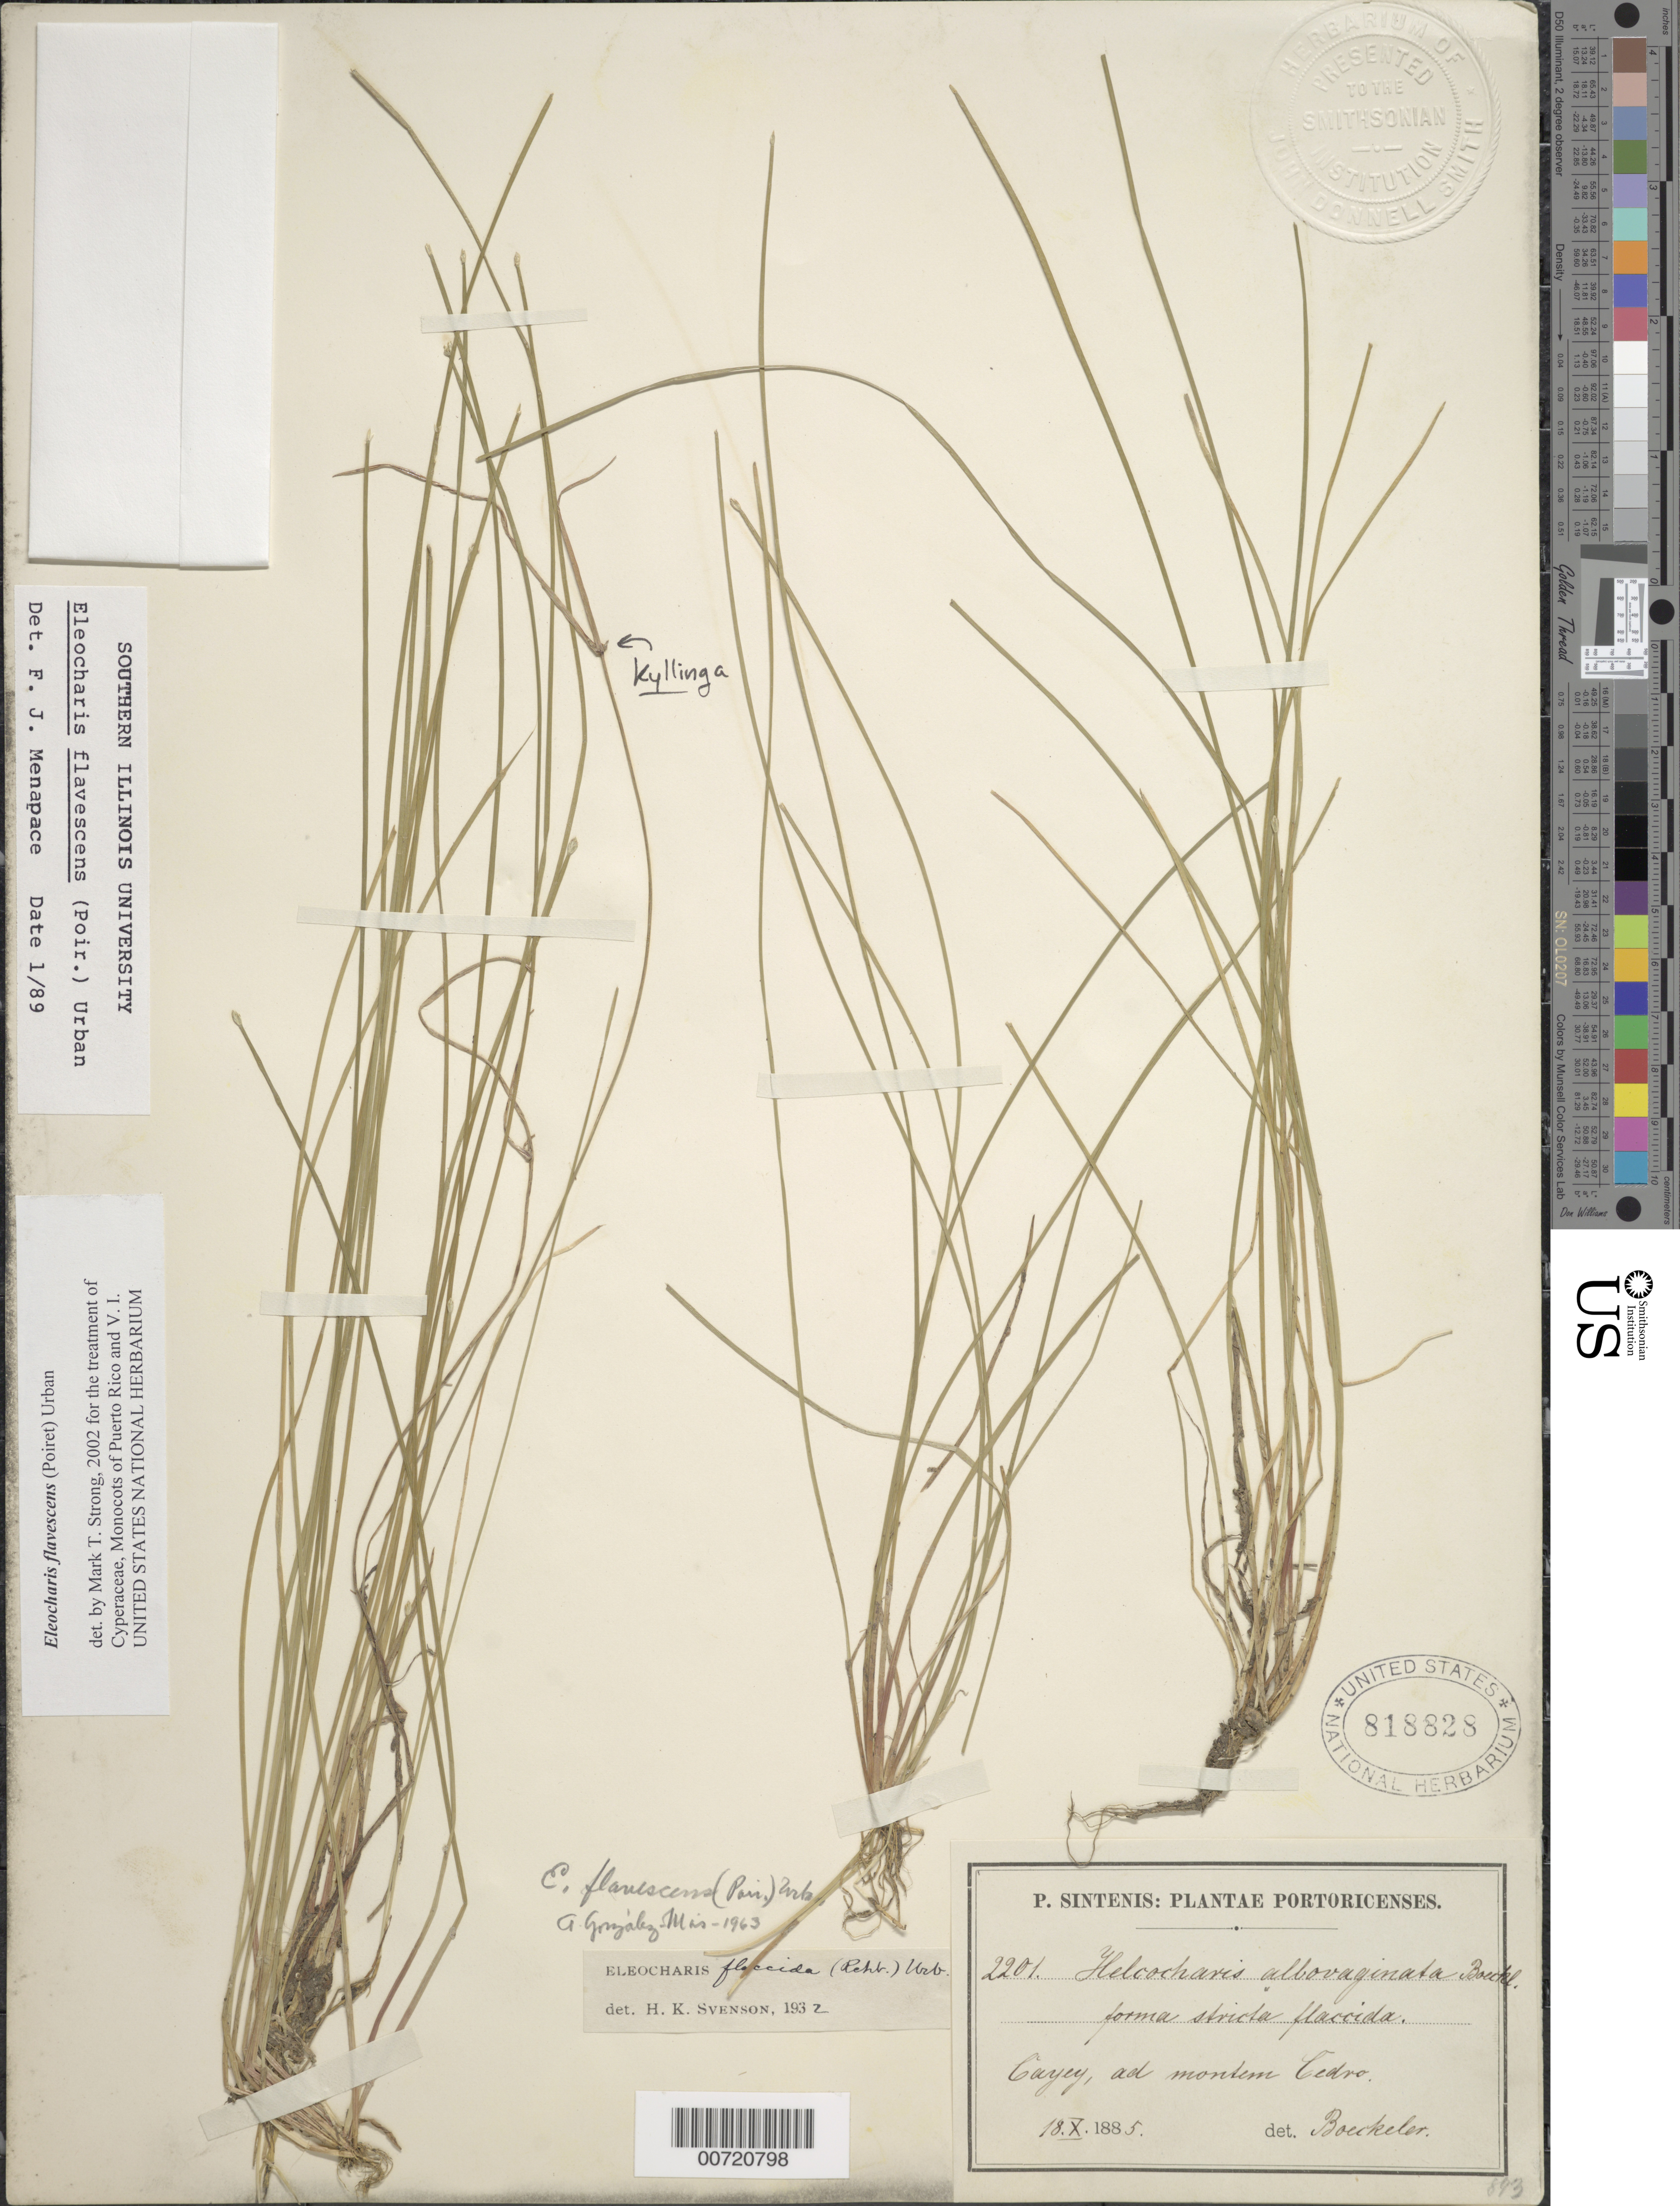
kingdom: Plantae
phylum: Tracheophyta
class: Liliopsida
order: Poales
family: Cyperaceae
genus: Eleocharis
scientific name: Eleocharis flavescens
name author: (Poir.) Urb.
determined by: Strong, M. T., (US), Smithsonian Institution - National Museum of Natural History (UNITED STATES)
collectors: P. Sintenis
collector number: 2201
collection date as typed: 18 Oct 1885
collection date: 1885-10-18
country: Puerto Rico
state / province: Cayey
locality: Cayey.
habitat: Ad montem Cedro.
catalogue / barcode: US 818828